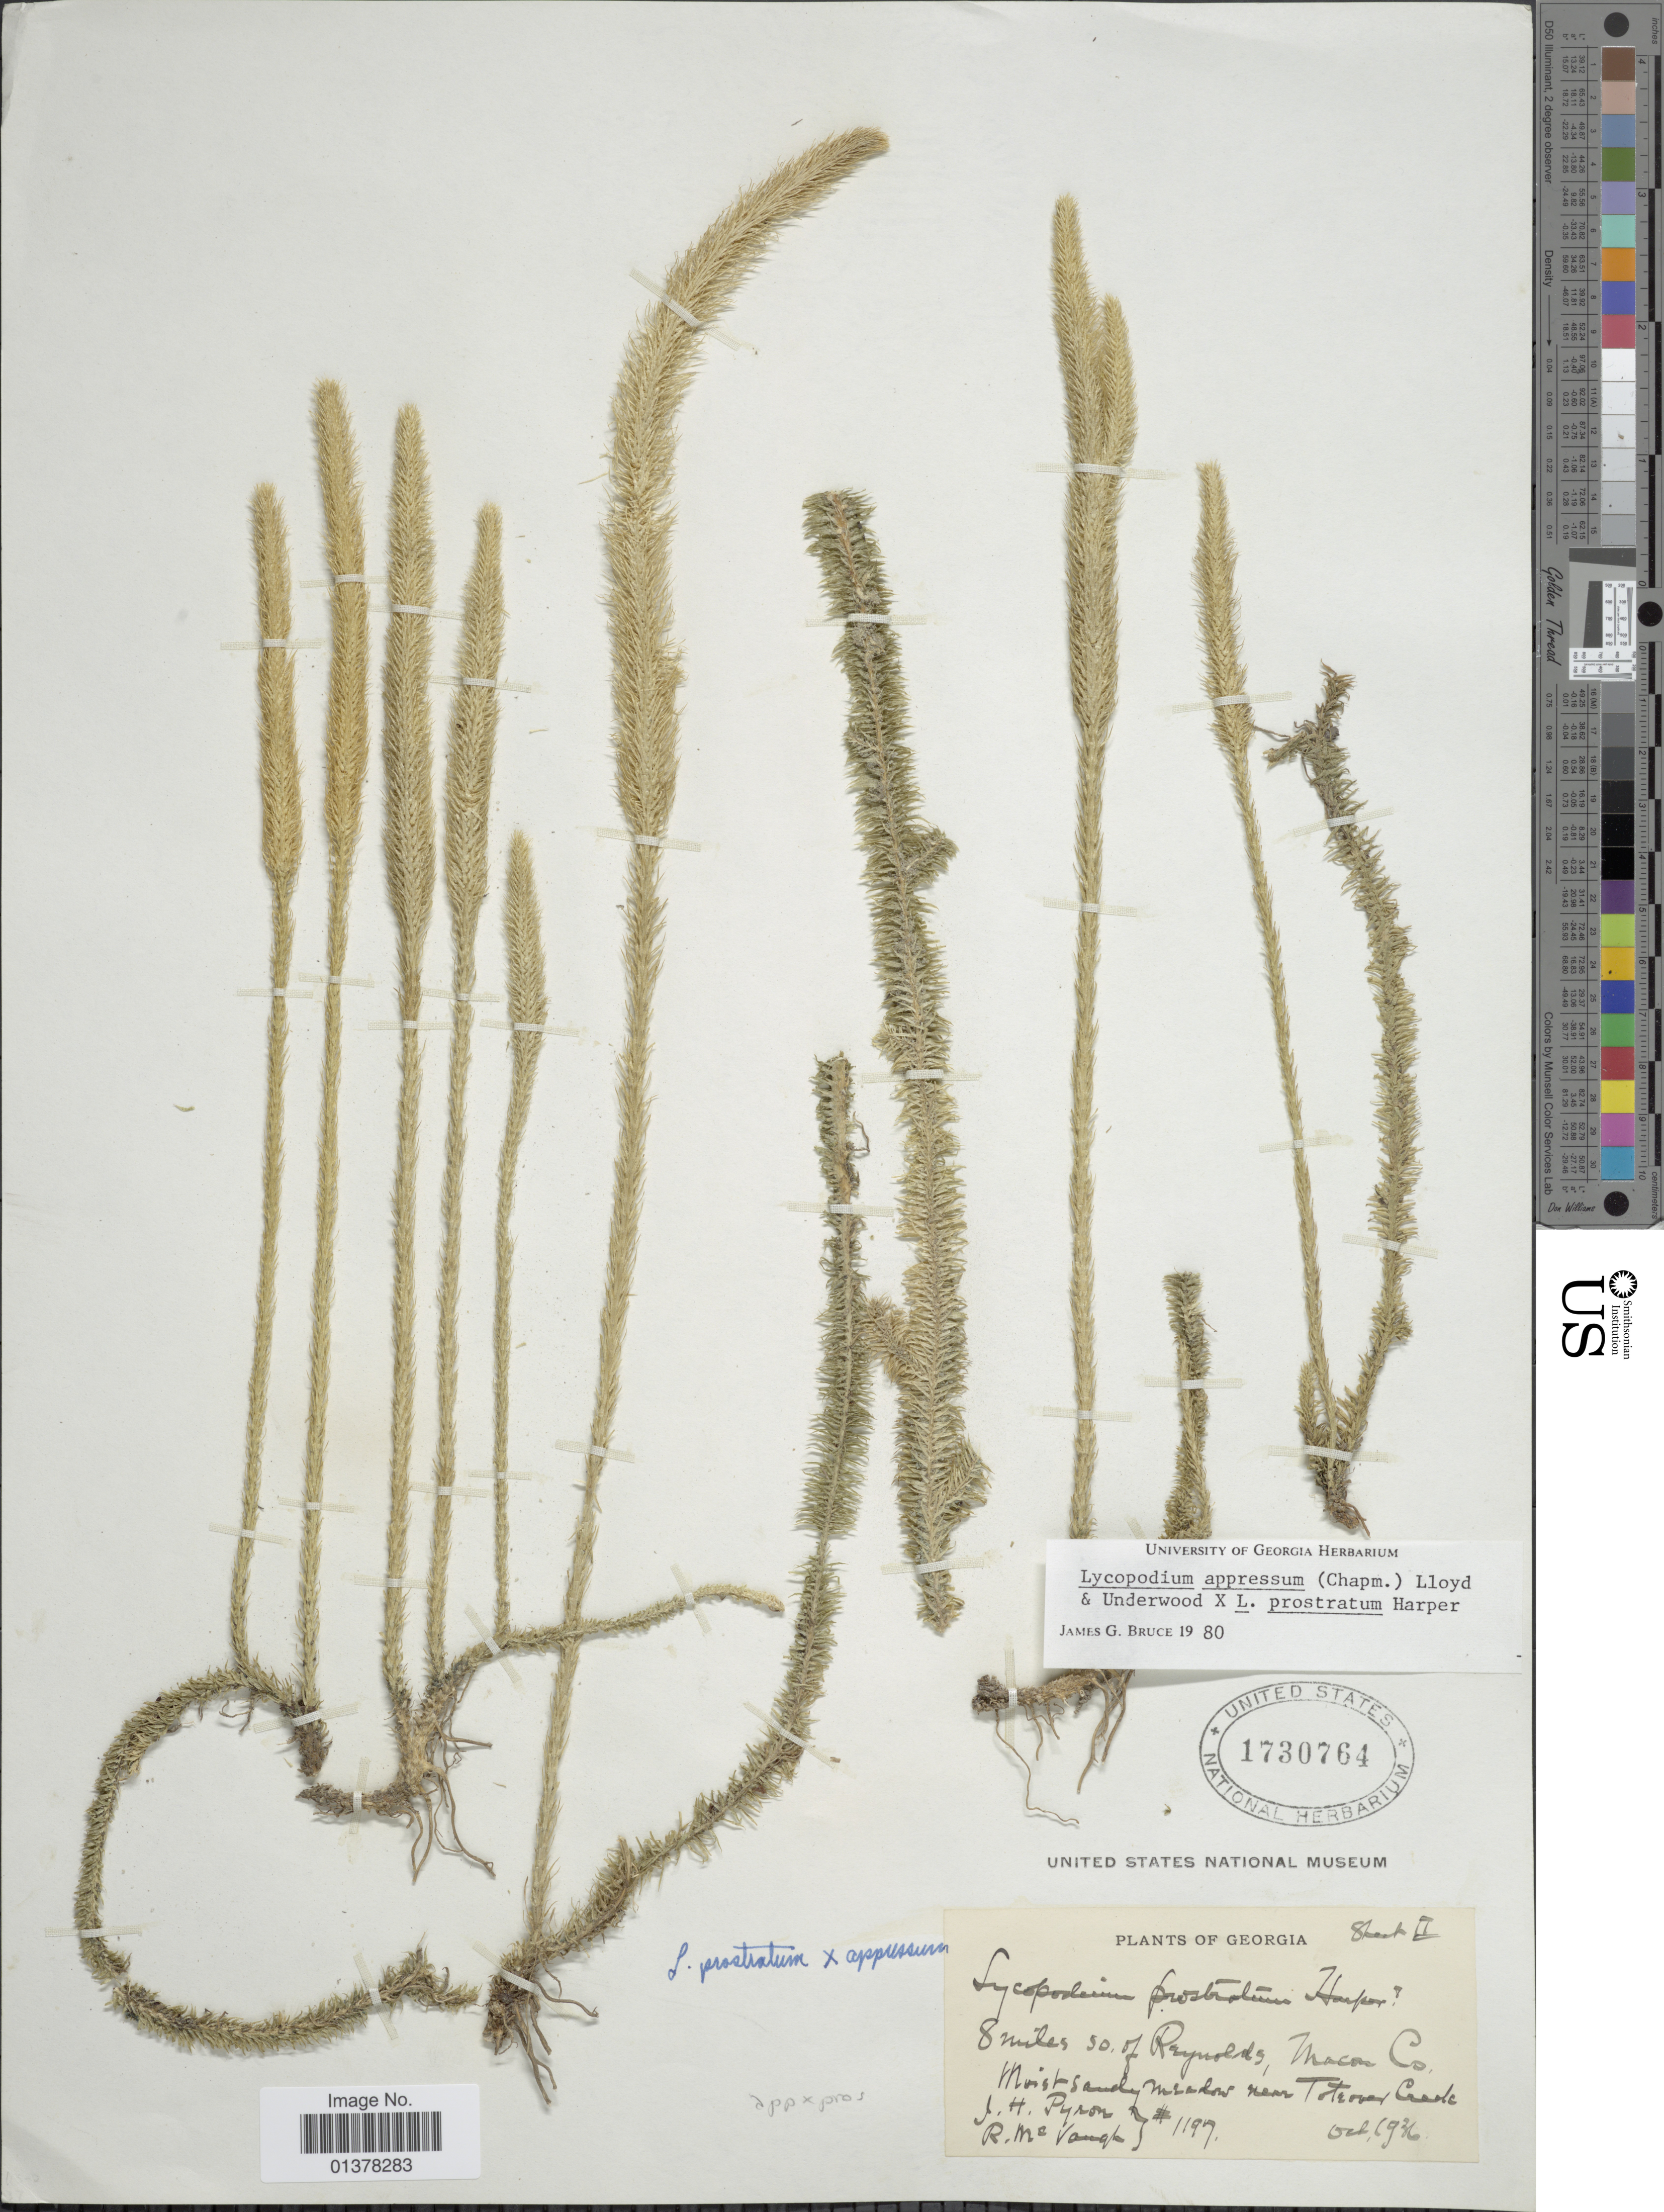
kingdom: Plantae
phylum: Tracheophyta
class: Lycopodiopsida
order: Lycopodiales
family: Lycopodiaceae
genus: Lycopodiella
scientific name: Lycopodiella appressa x L. prostrata (R.M. Harper) Cranfill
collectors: J. H. Pyron & R. Vaugh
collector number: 1197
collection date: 1936-10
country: United States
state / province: Georgia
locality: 8 miles so. of Reynolds, Macon Co., moist sandy meadow near Toteover Creek.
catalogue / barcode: US 1730764